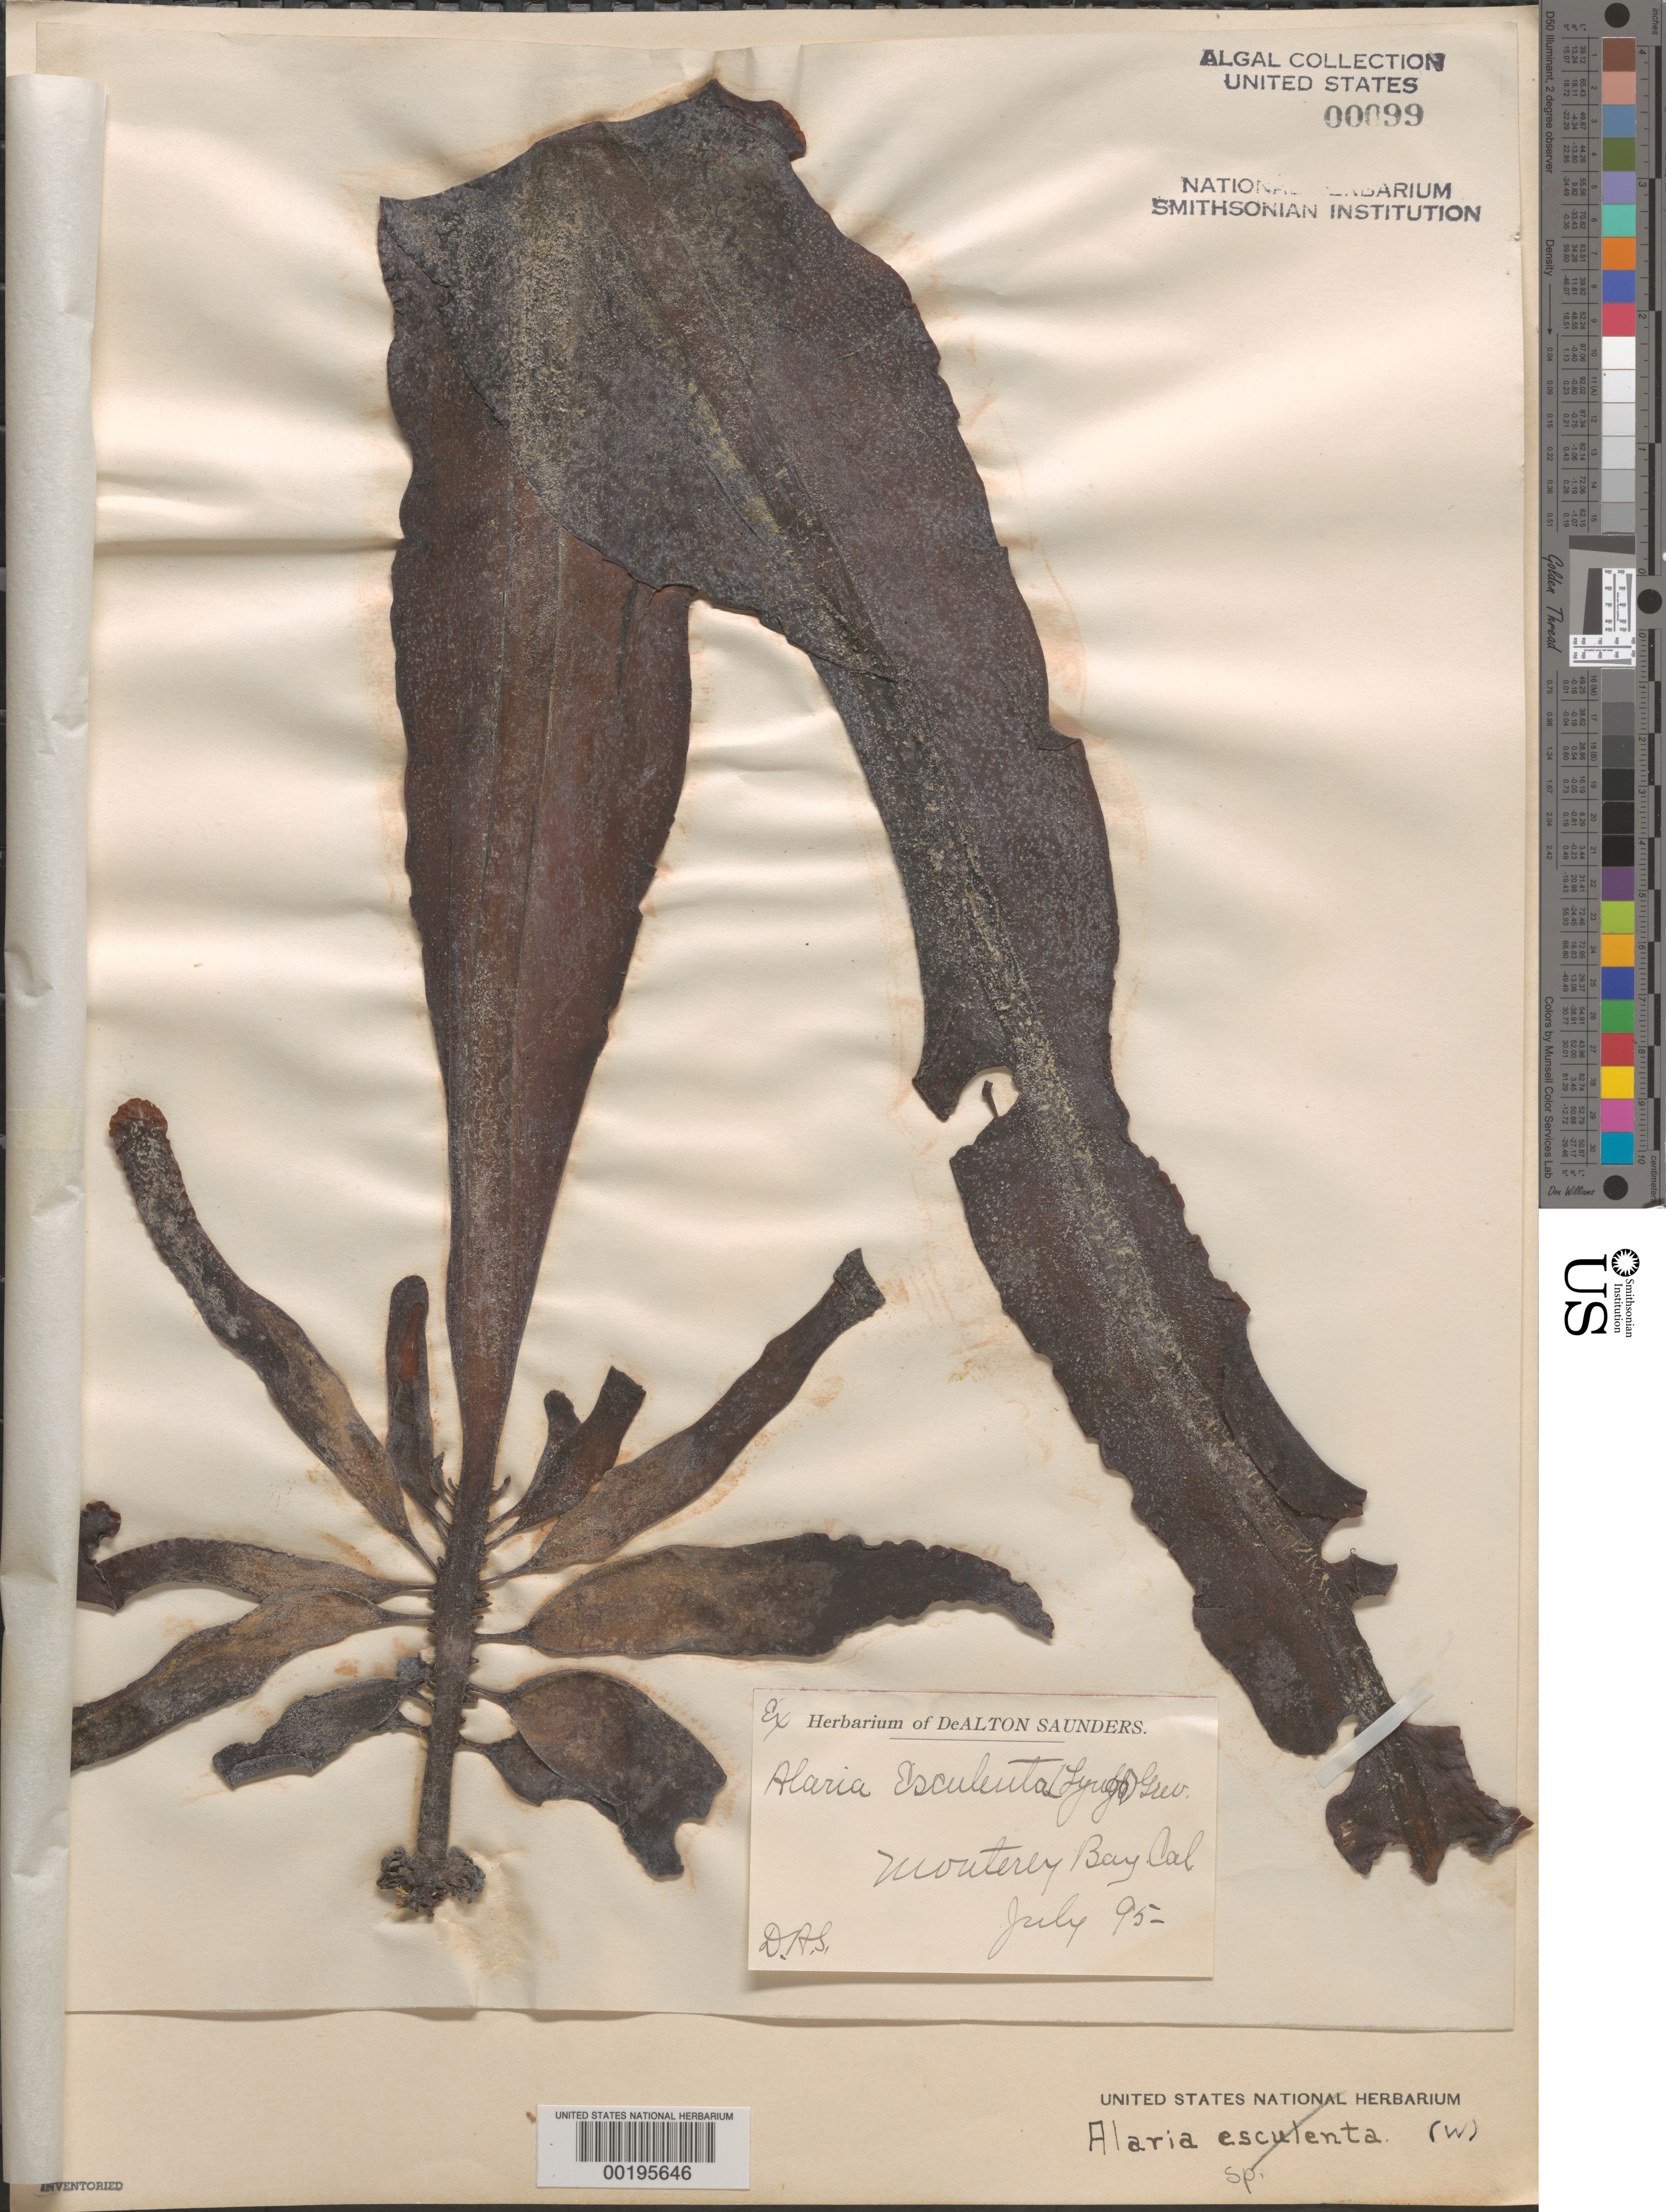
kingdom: Chromista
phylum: Ochrophyta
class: Phaeophyceae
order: Laminariales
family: Alariaceae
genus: Alaria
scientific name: Alaria sp.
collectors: D. Saunders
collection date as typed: Jul 1895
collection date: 1895-07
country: United States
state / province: California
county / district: Monterey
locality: Monterey Bay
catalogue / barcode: US 99